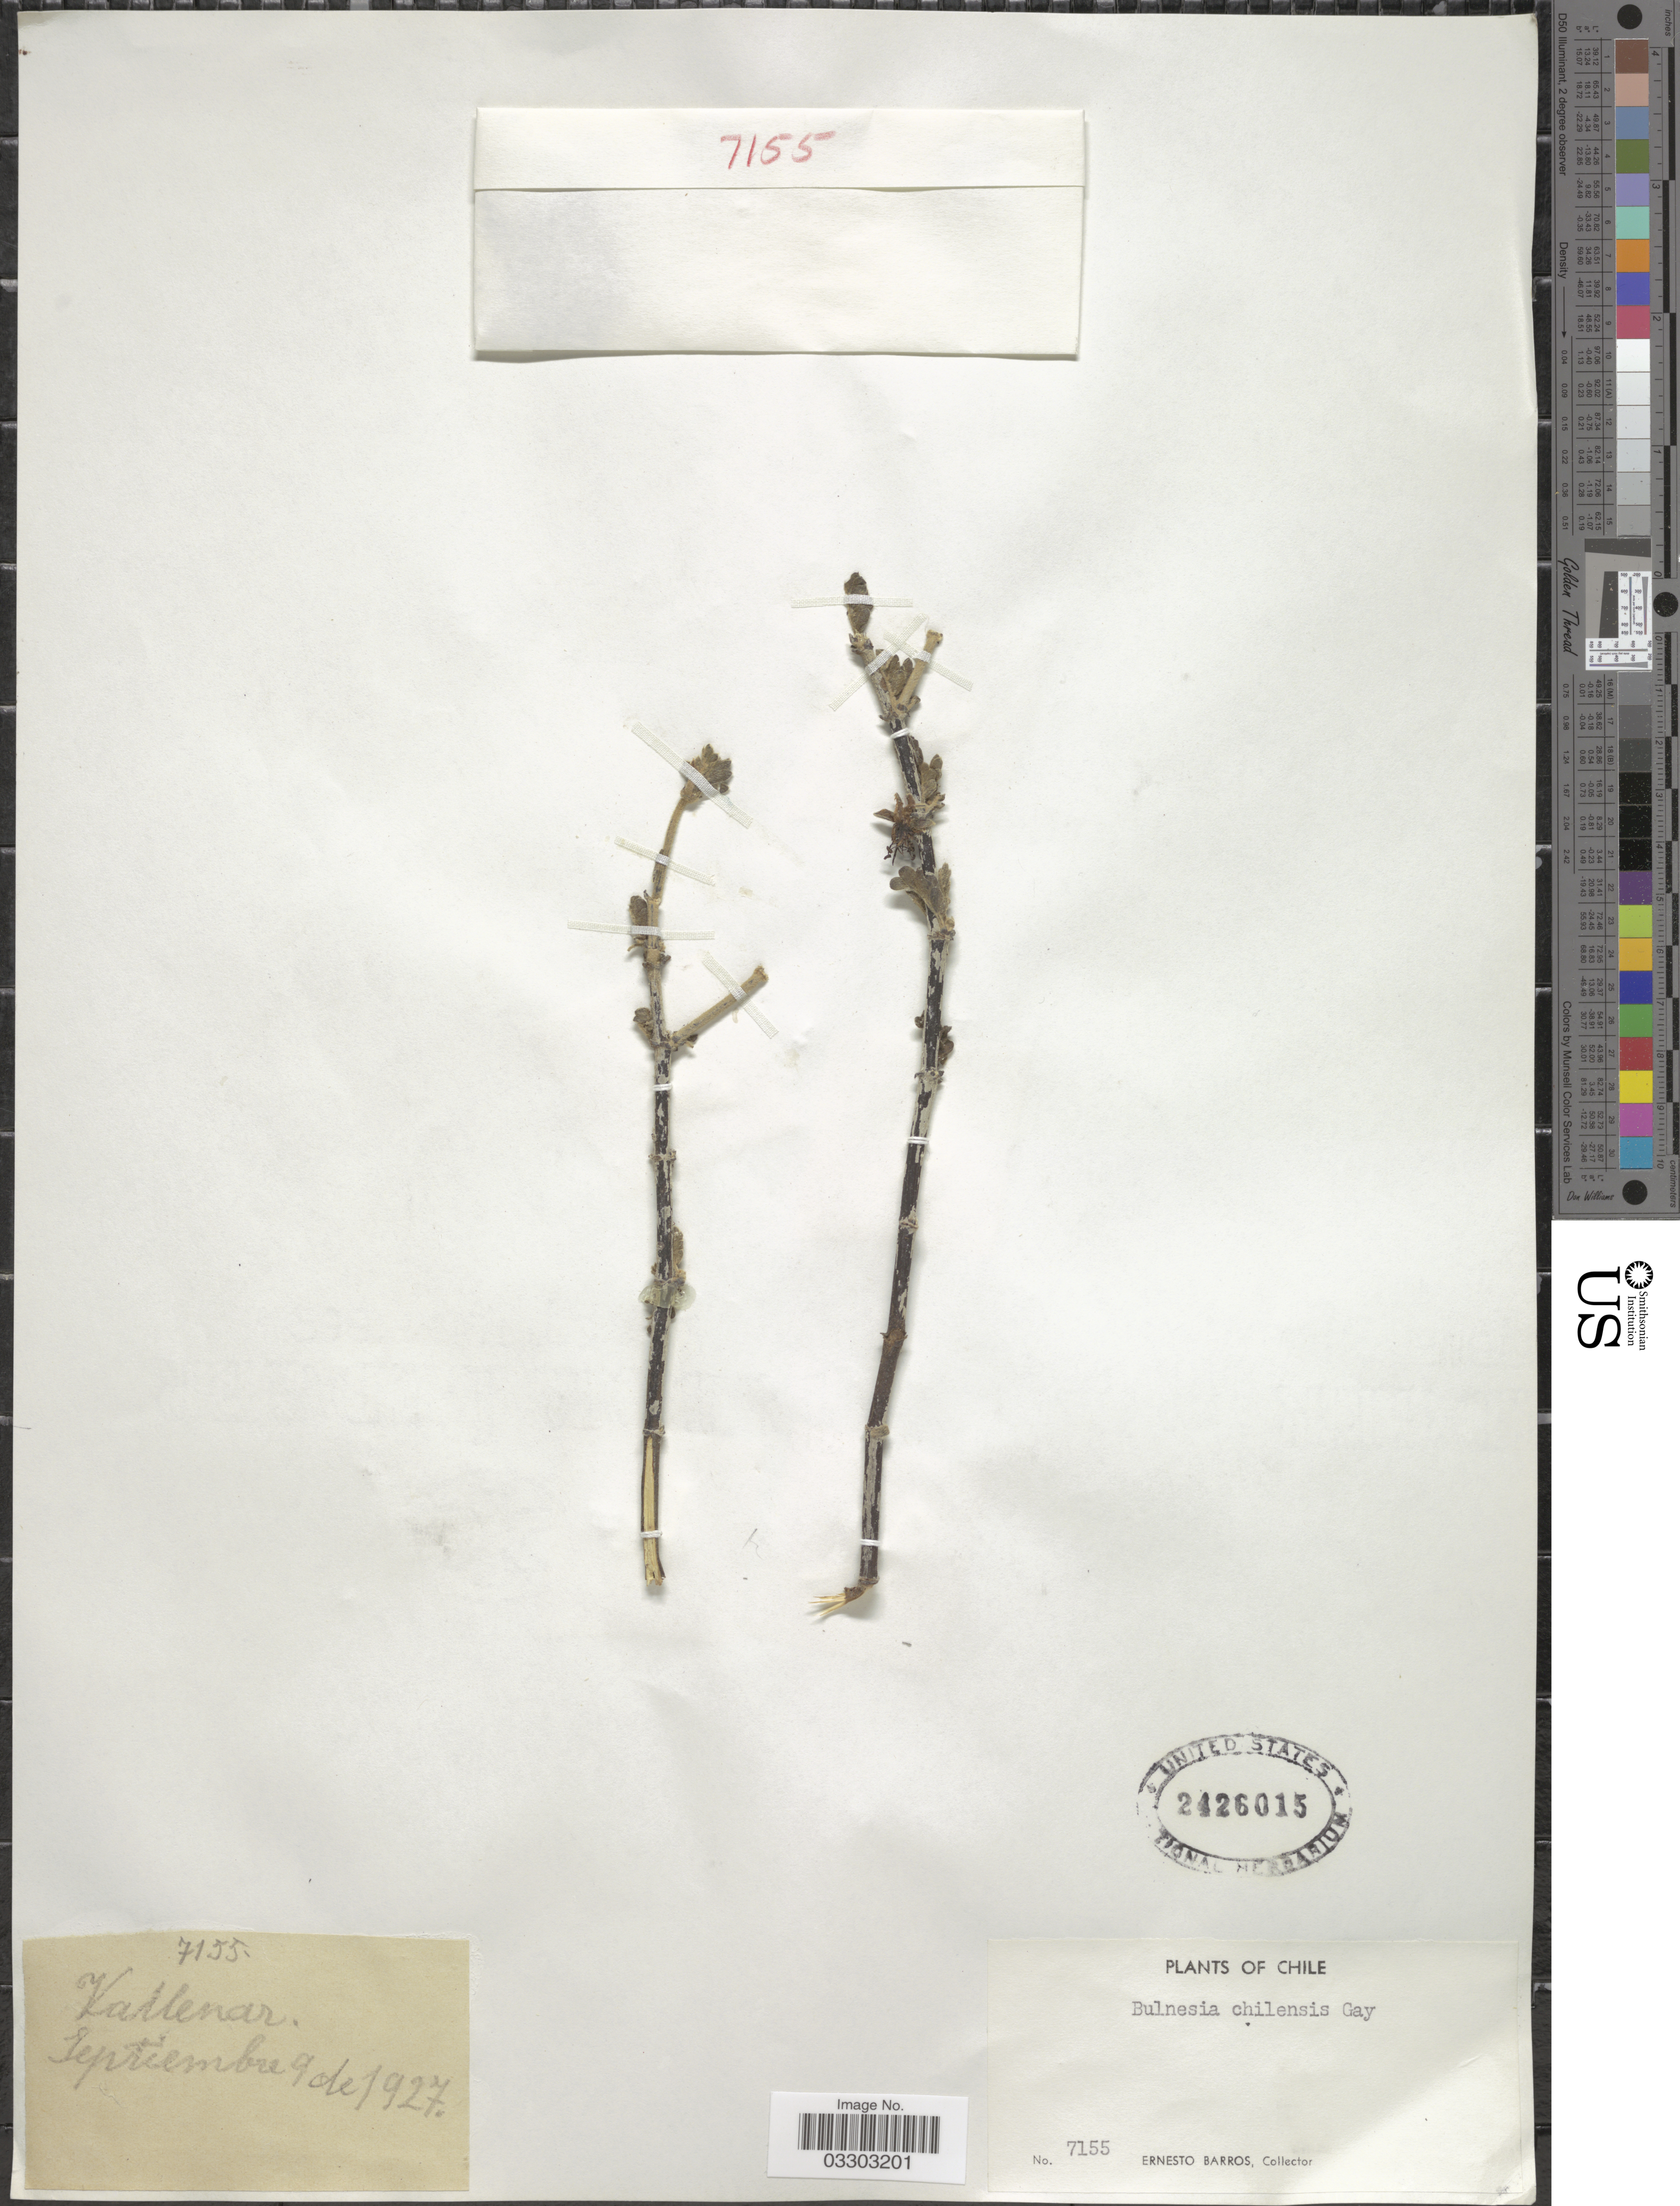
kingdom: Plantae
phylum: Tracheophyta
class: Magnoliopsida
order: Zygophyllales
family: Zygophyllaceae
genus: Bulnesia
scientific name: Bulnesia chilensis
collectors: E. Barros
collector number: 7155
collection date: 1927-09-09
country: Chile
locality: Vallenar.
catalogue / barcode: US 2426015